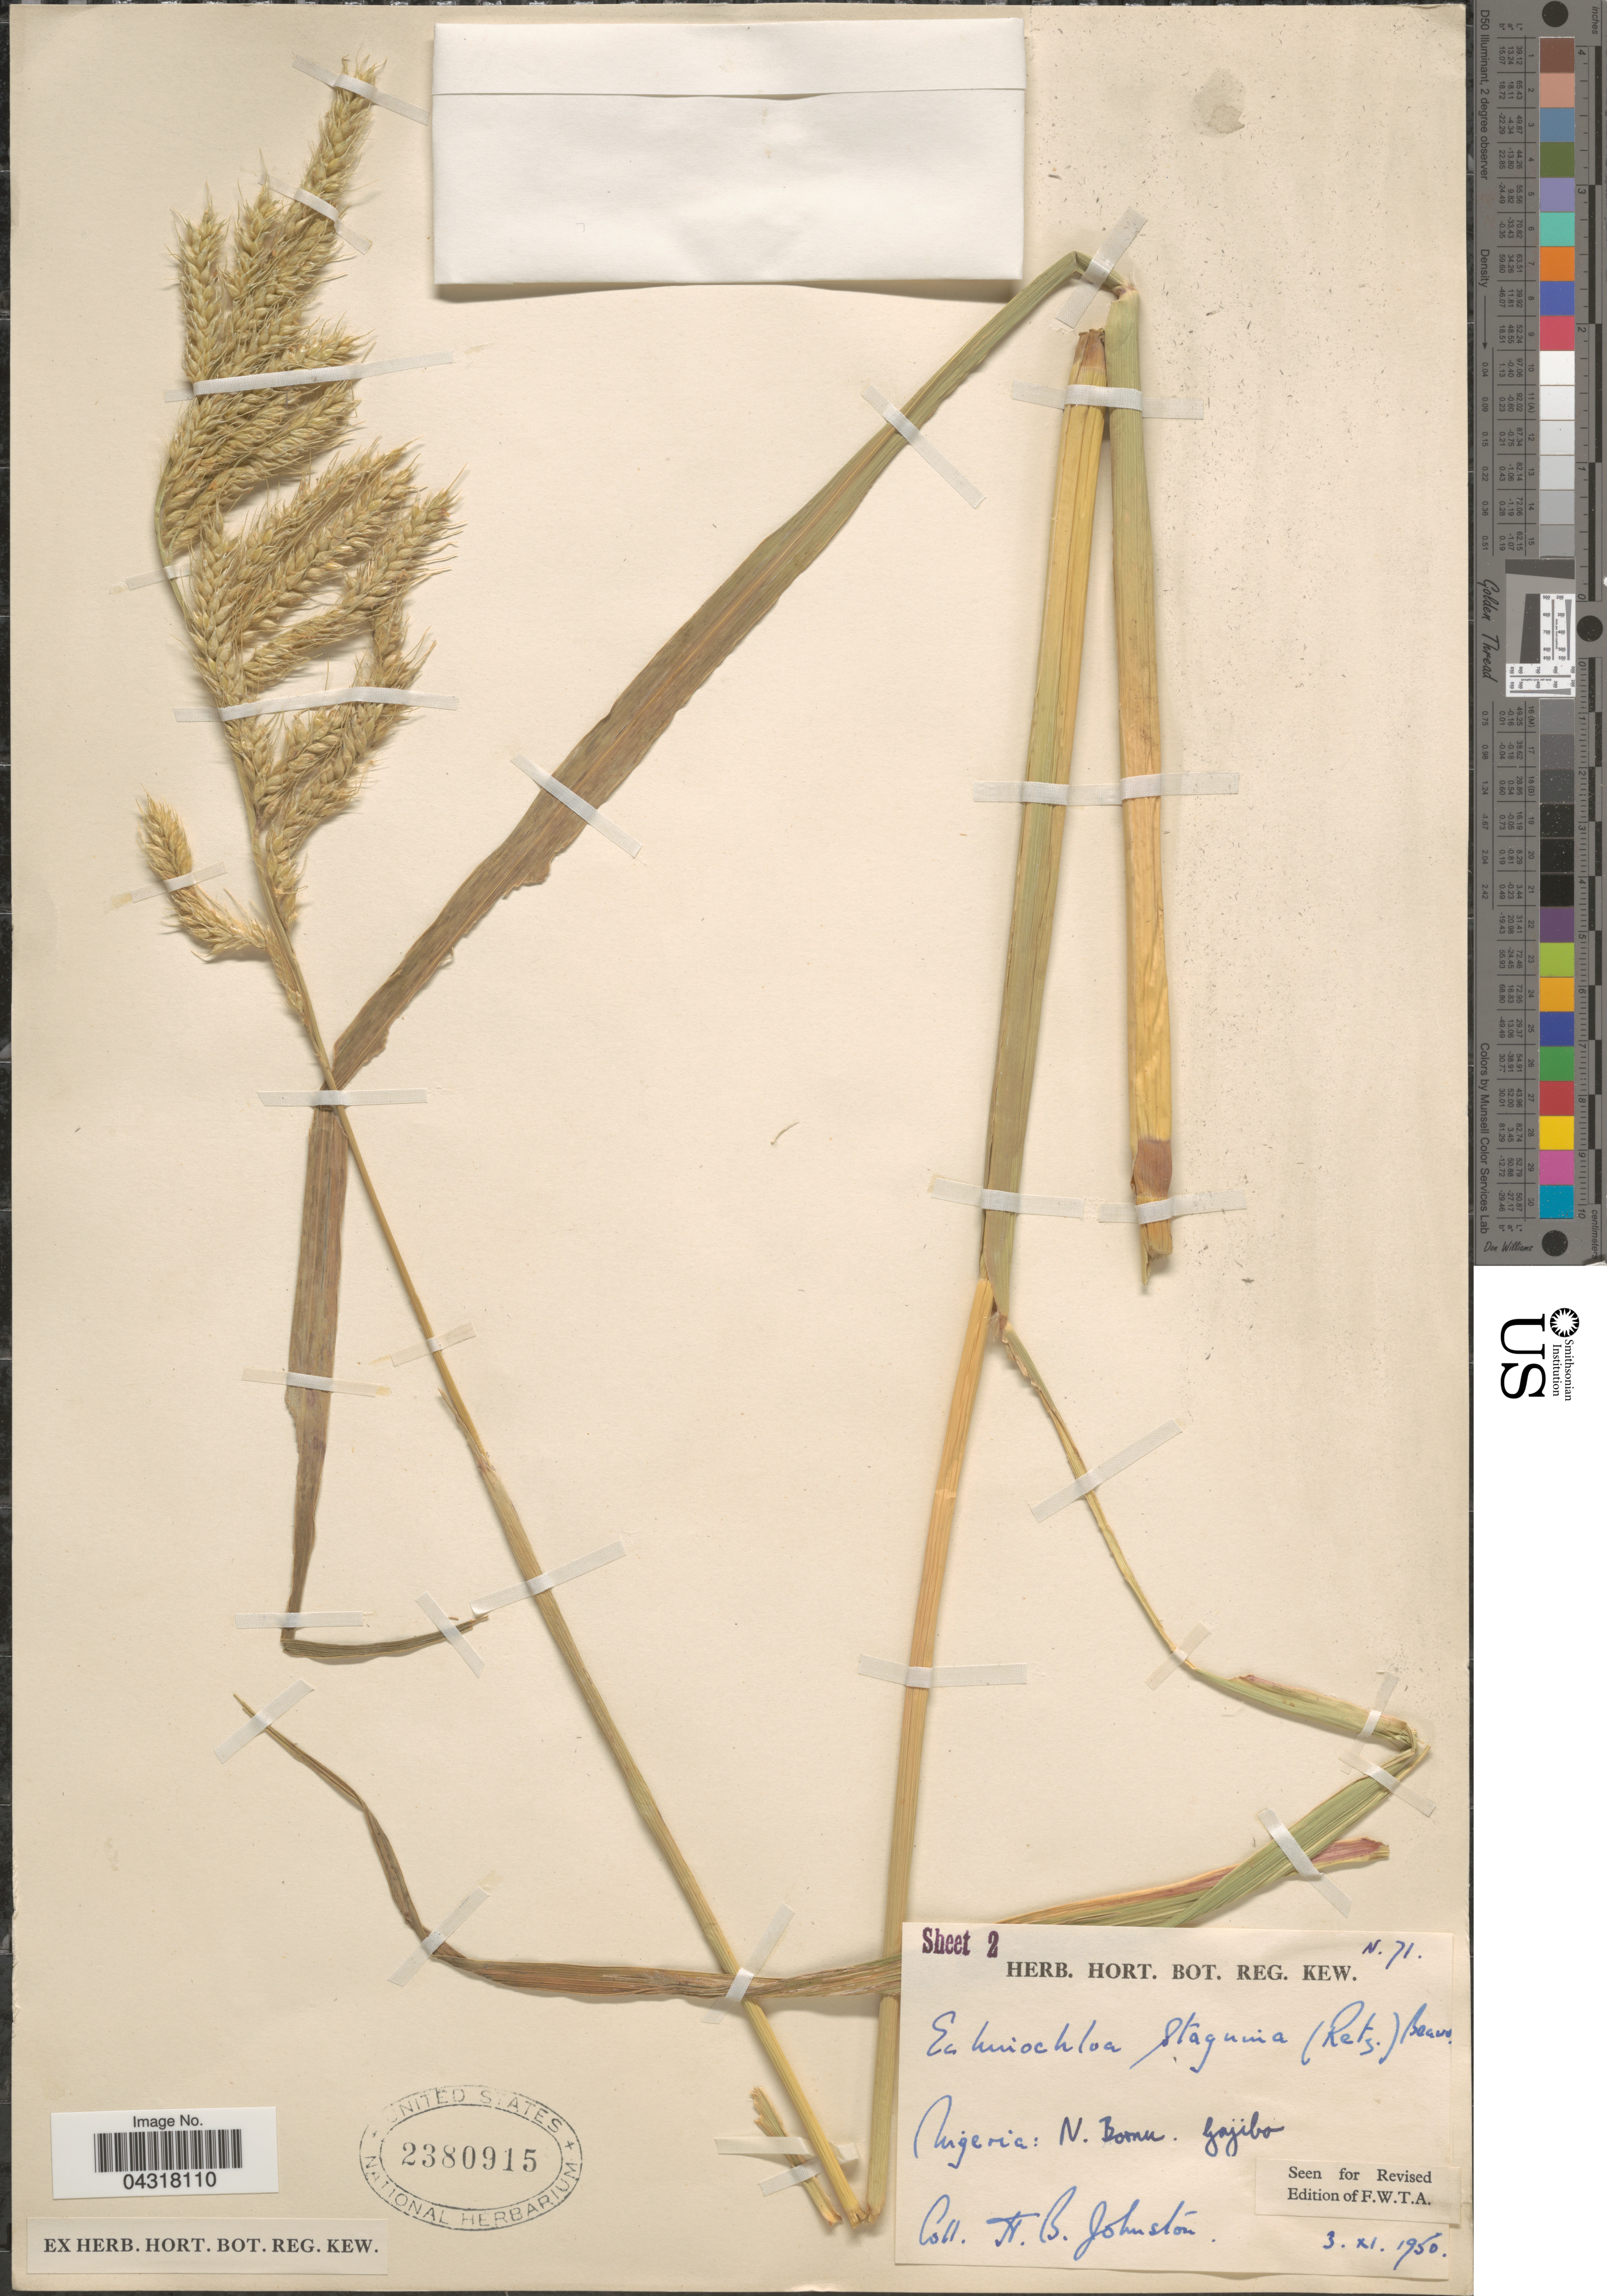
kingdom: Plantae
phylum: Tracheophyta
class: Liliopsida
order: Poales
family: Poaceae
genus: Echinochloa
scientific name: Echinochloa stagnina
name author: (Retz.) P. Beauv.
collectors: H. B. Johnston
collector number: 71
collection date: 1950-11-03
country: Nigeria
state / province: Borno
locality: N. Bornu. Gajibo.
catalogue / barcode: US 2380915